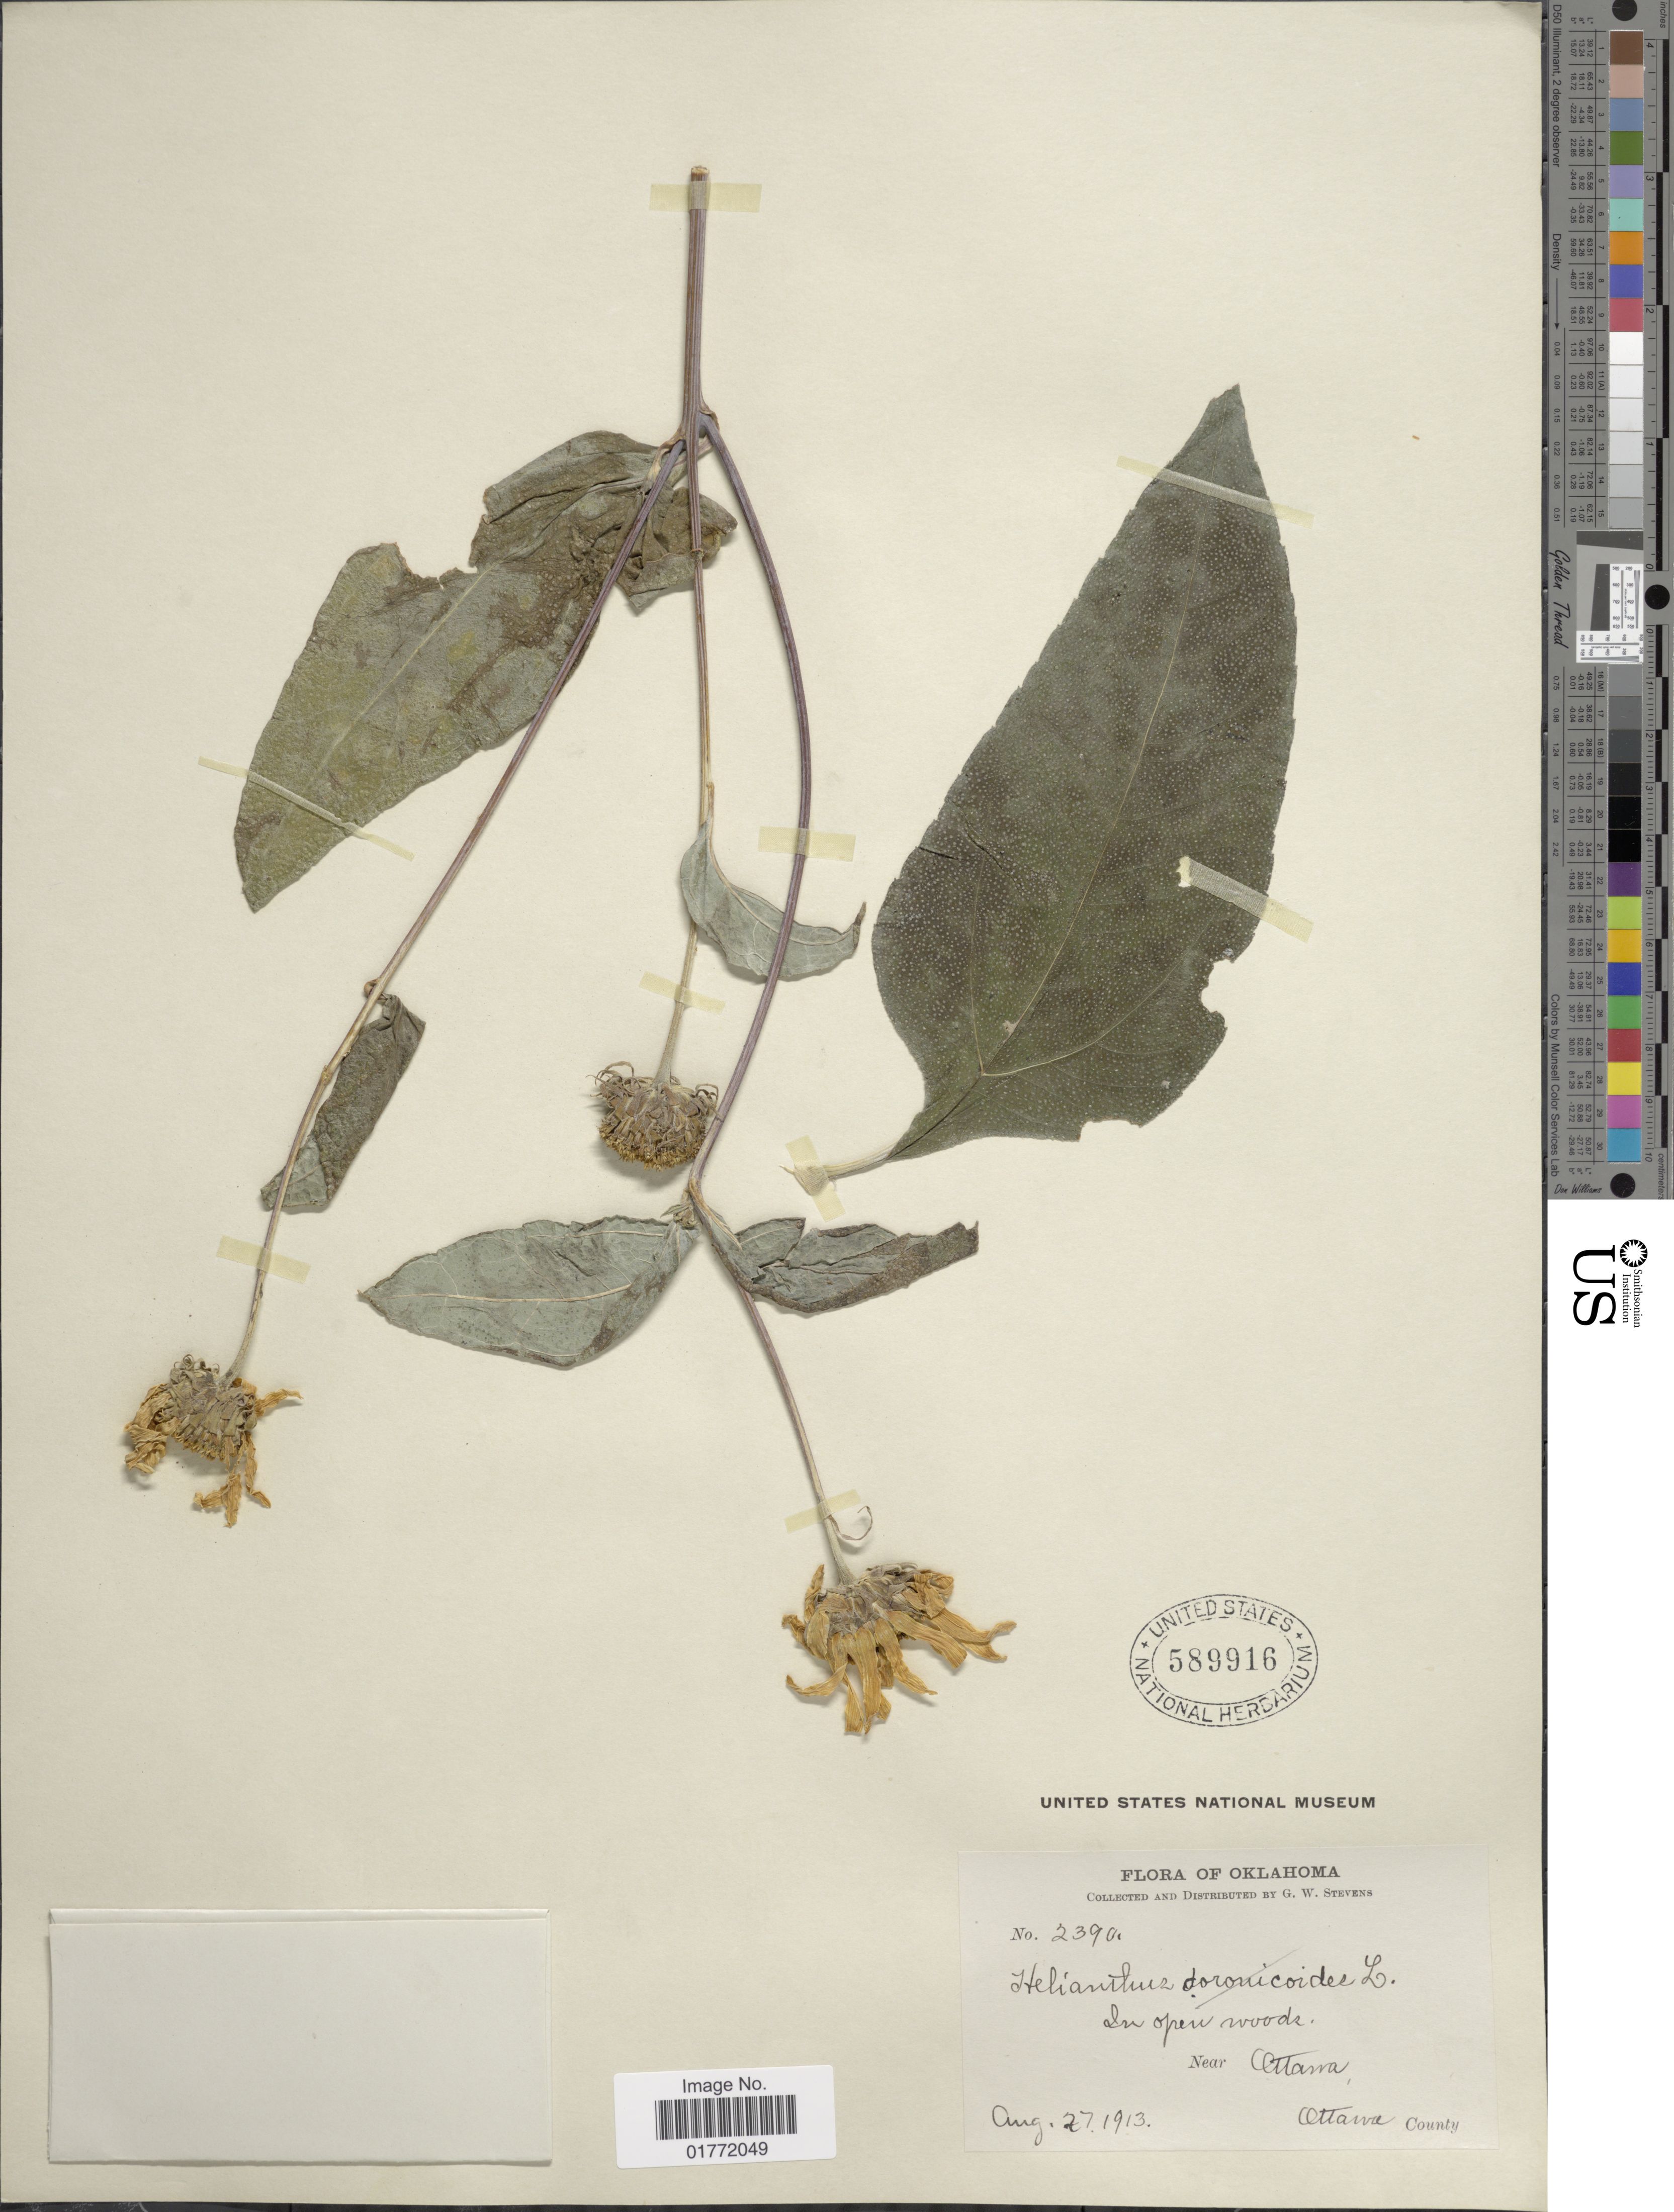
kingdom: Plantae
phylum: Tracheophyta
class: Magnoliopsida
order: Asterales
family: Asteraceae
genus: Helianthus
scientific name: Helianthus sp.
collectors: G. W. Stevens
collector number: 2390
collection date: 1913-08-27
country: United States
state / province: Oklahoma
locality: Near Ottawa, Ottawa County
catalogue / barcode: US 589916